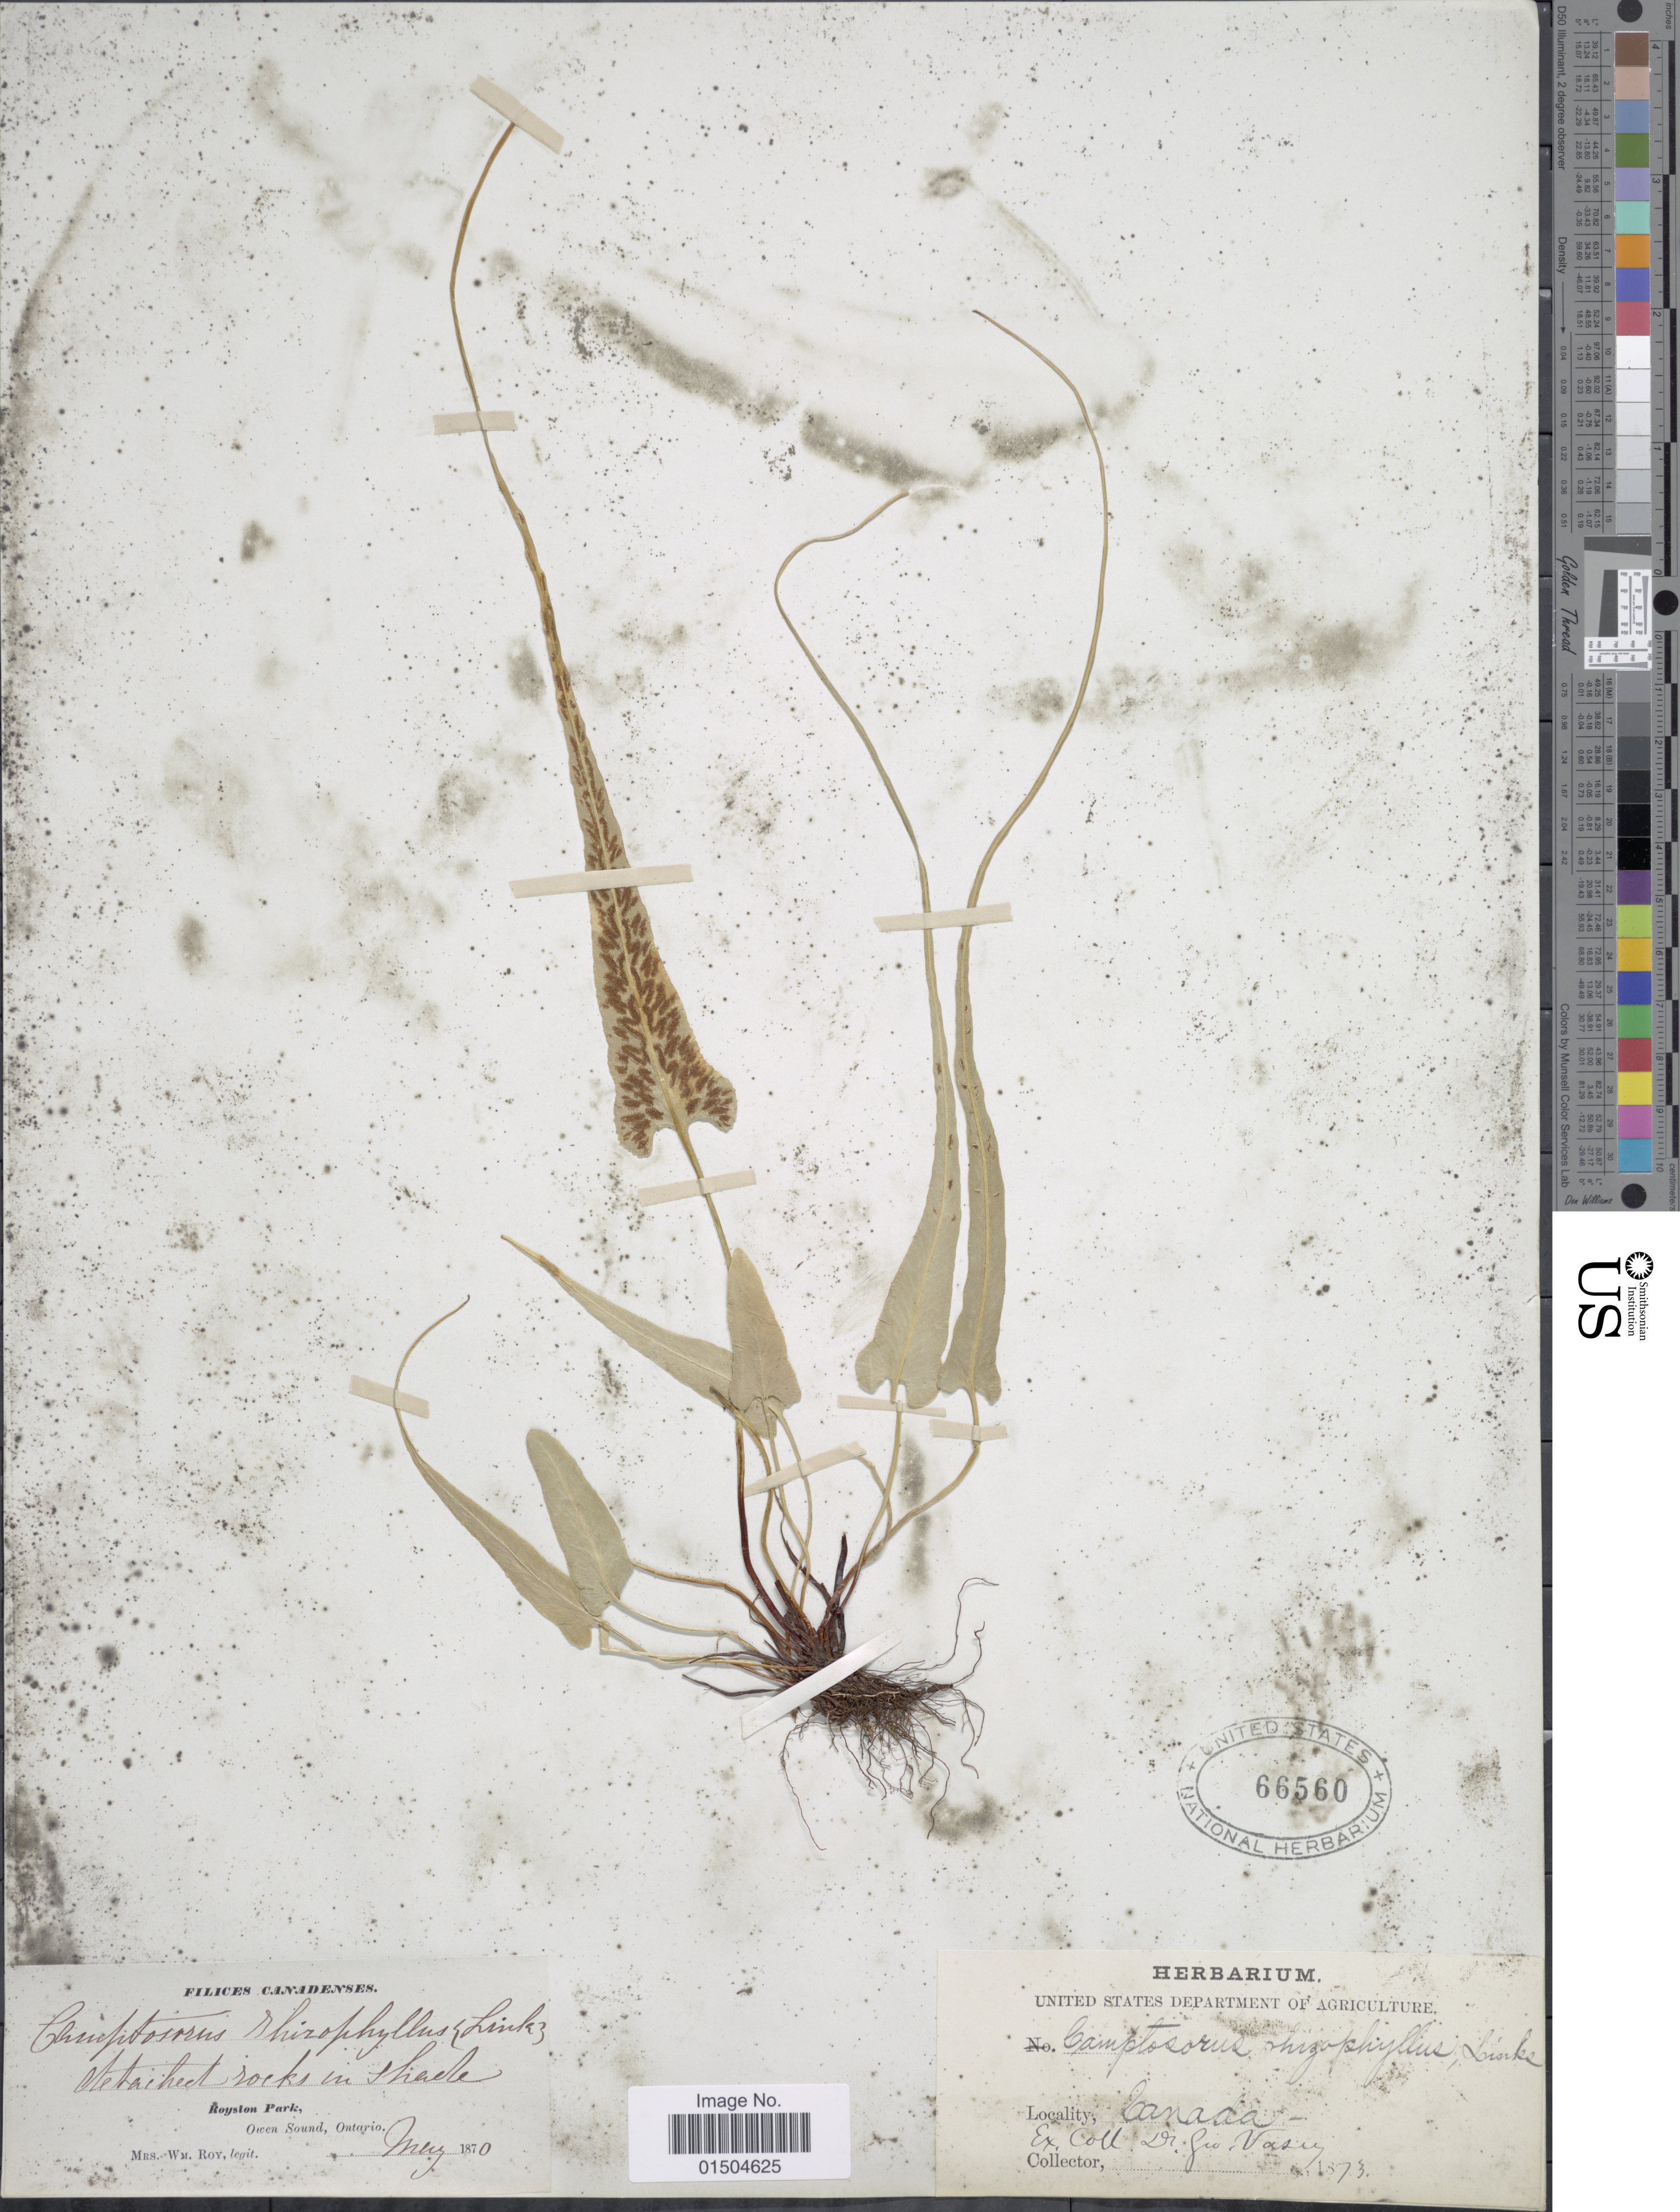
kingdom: Plantae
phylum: Tracheophyta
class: Polypodiopsida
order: Polypodiales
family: Aspleniaceae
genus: Asplenium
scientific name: Asplenium rhizophyllum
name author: L.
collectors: W. Roy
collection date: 1870-05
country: Canada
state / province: Ontario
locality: Royston Park, Owen Sound.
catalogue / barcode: US 66560